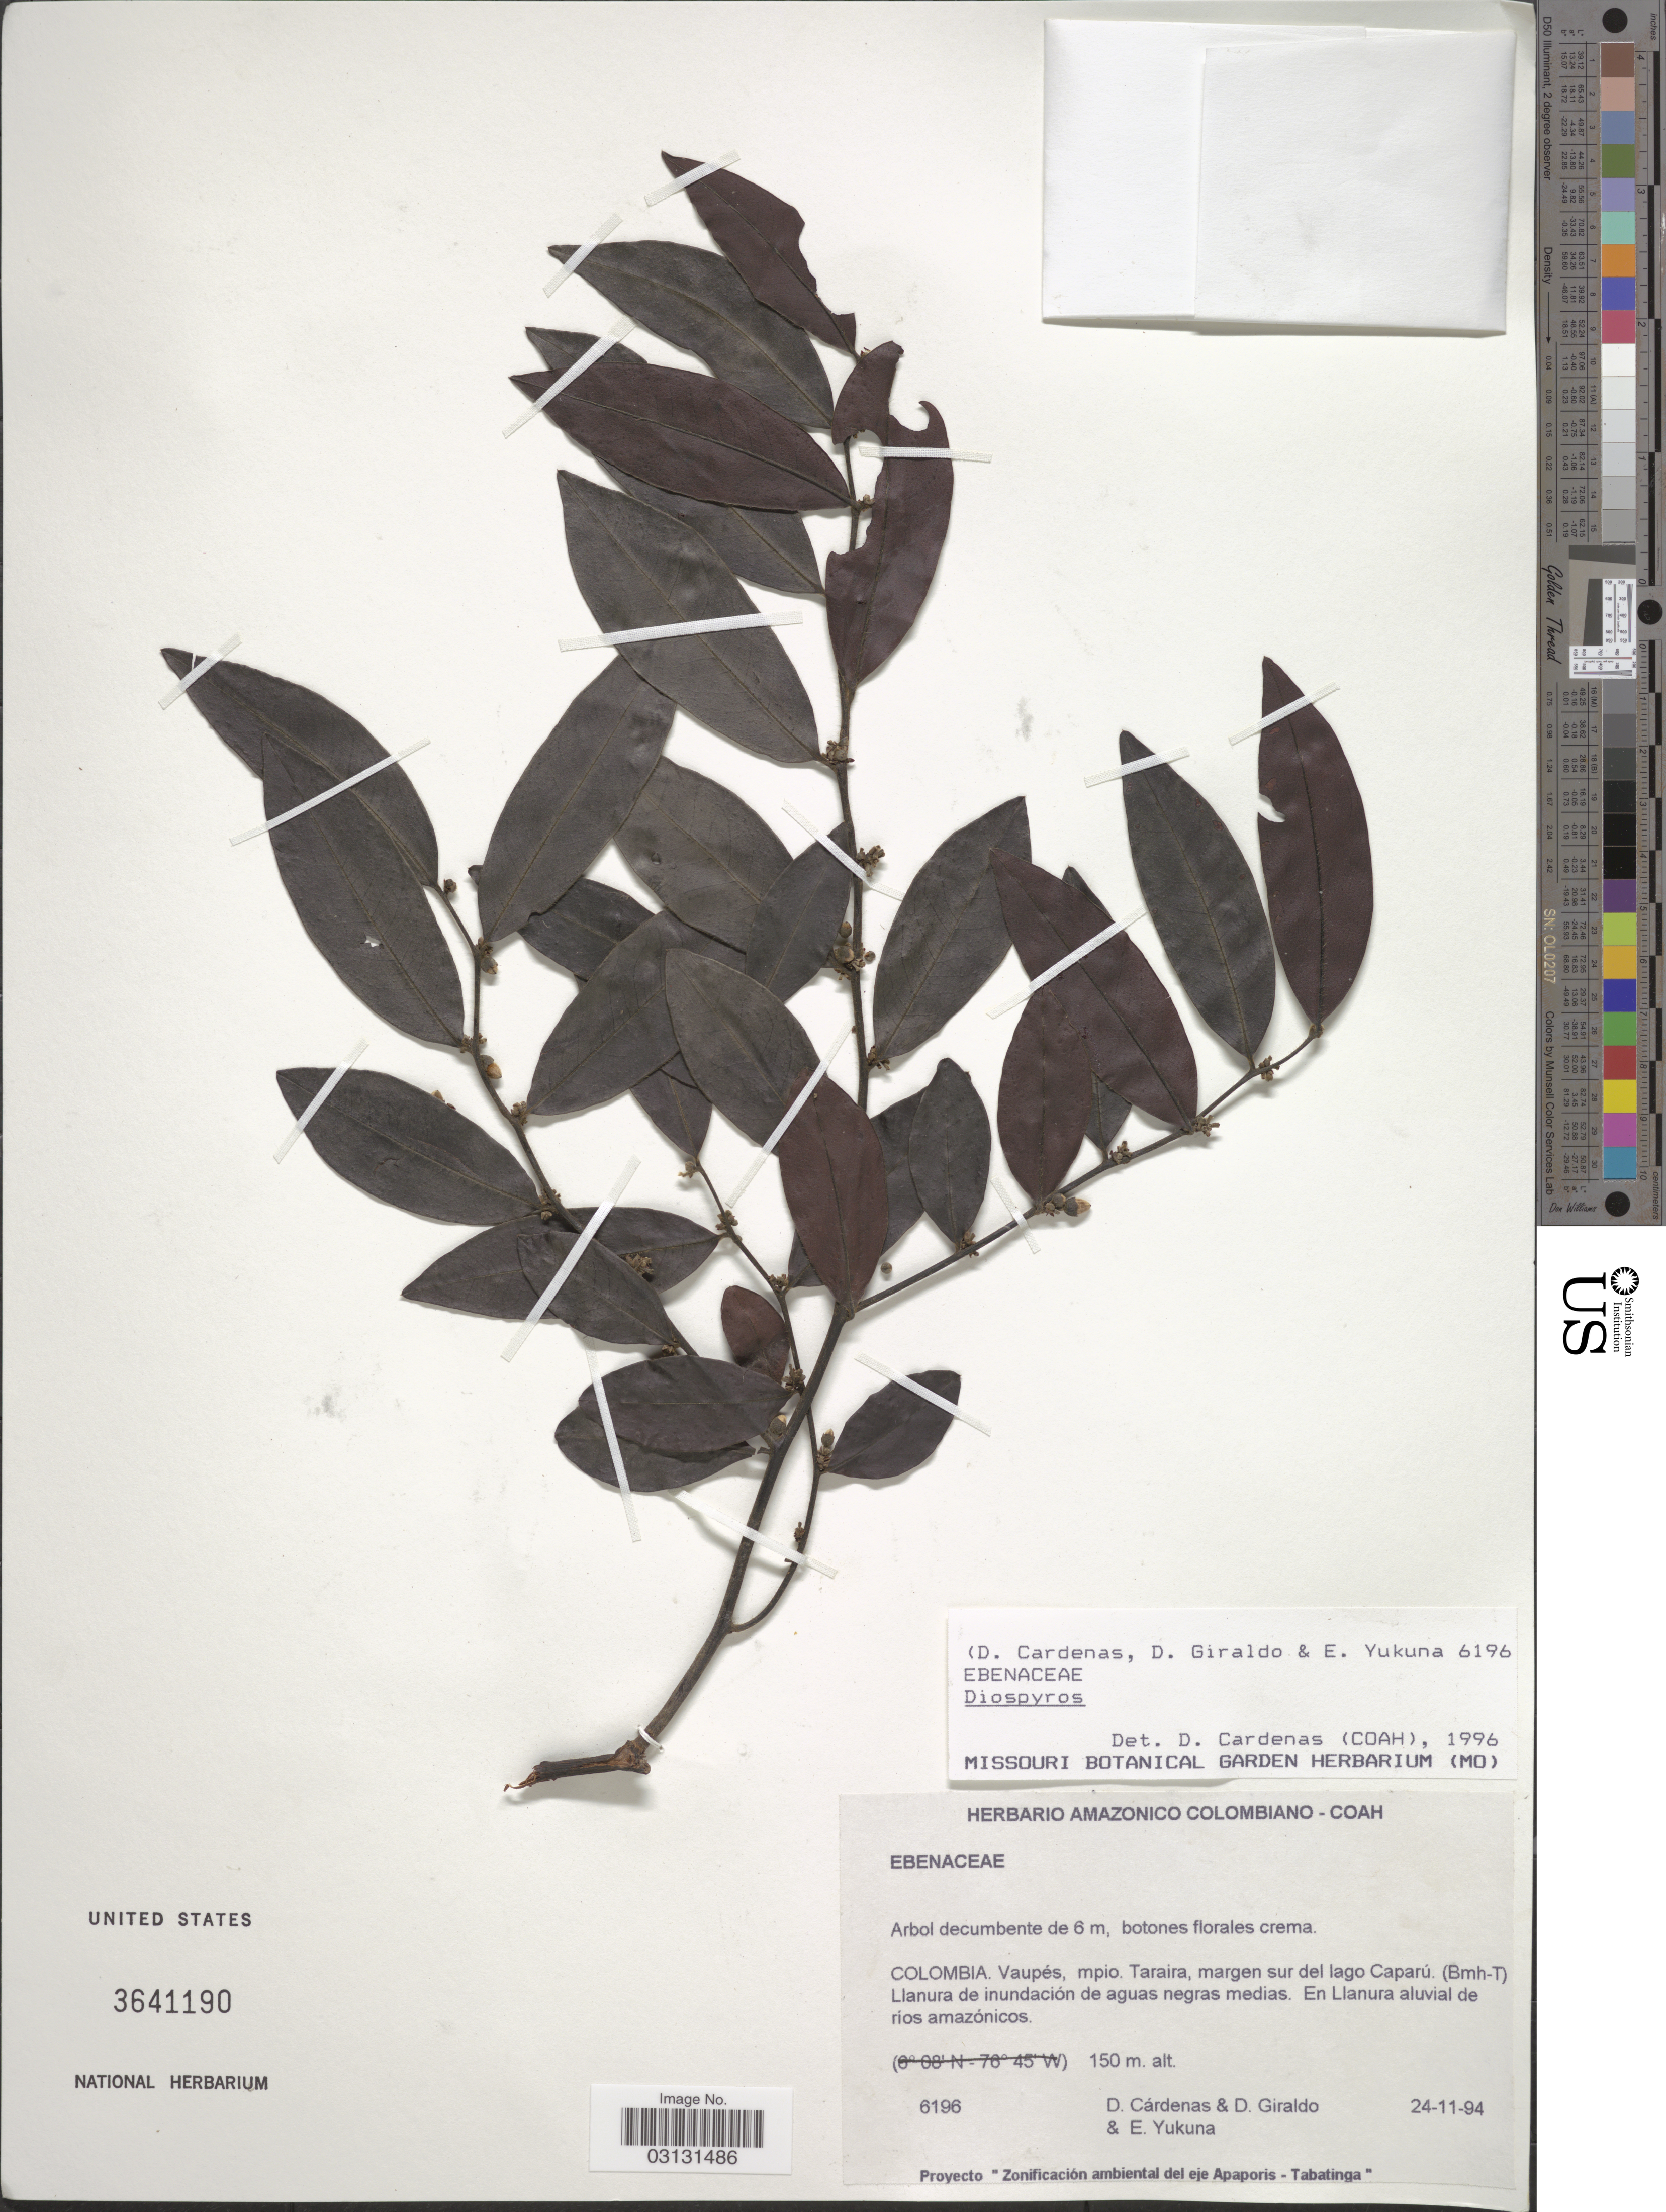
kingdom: Plantae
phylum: Tracheophyta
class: Magnoliopsida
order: Ericales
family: Ebenaceae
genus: Diospyros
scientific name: Diospyros sp.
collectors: D. Cárdenas, D. Giraldo & E. Yukuna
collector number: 6196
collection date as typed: Transcribed d/m/y: 24/11/94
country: Colombia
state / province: Vaupés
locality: Mpio. Taraira, margen sur del lago Caparú. ((Bmh-T). Llanura de inundación de aguas negras medias. En Llanura aluvial de rios amazónicos.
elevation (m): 150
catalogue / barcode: US 3641190